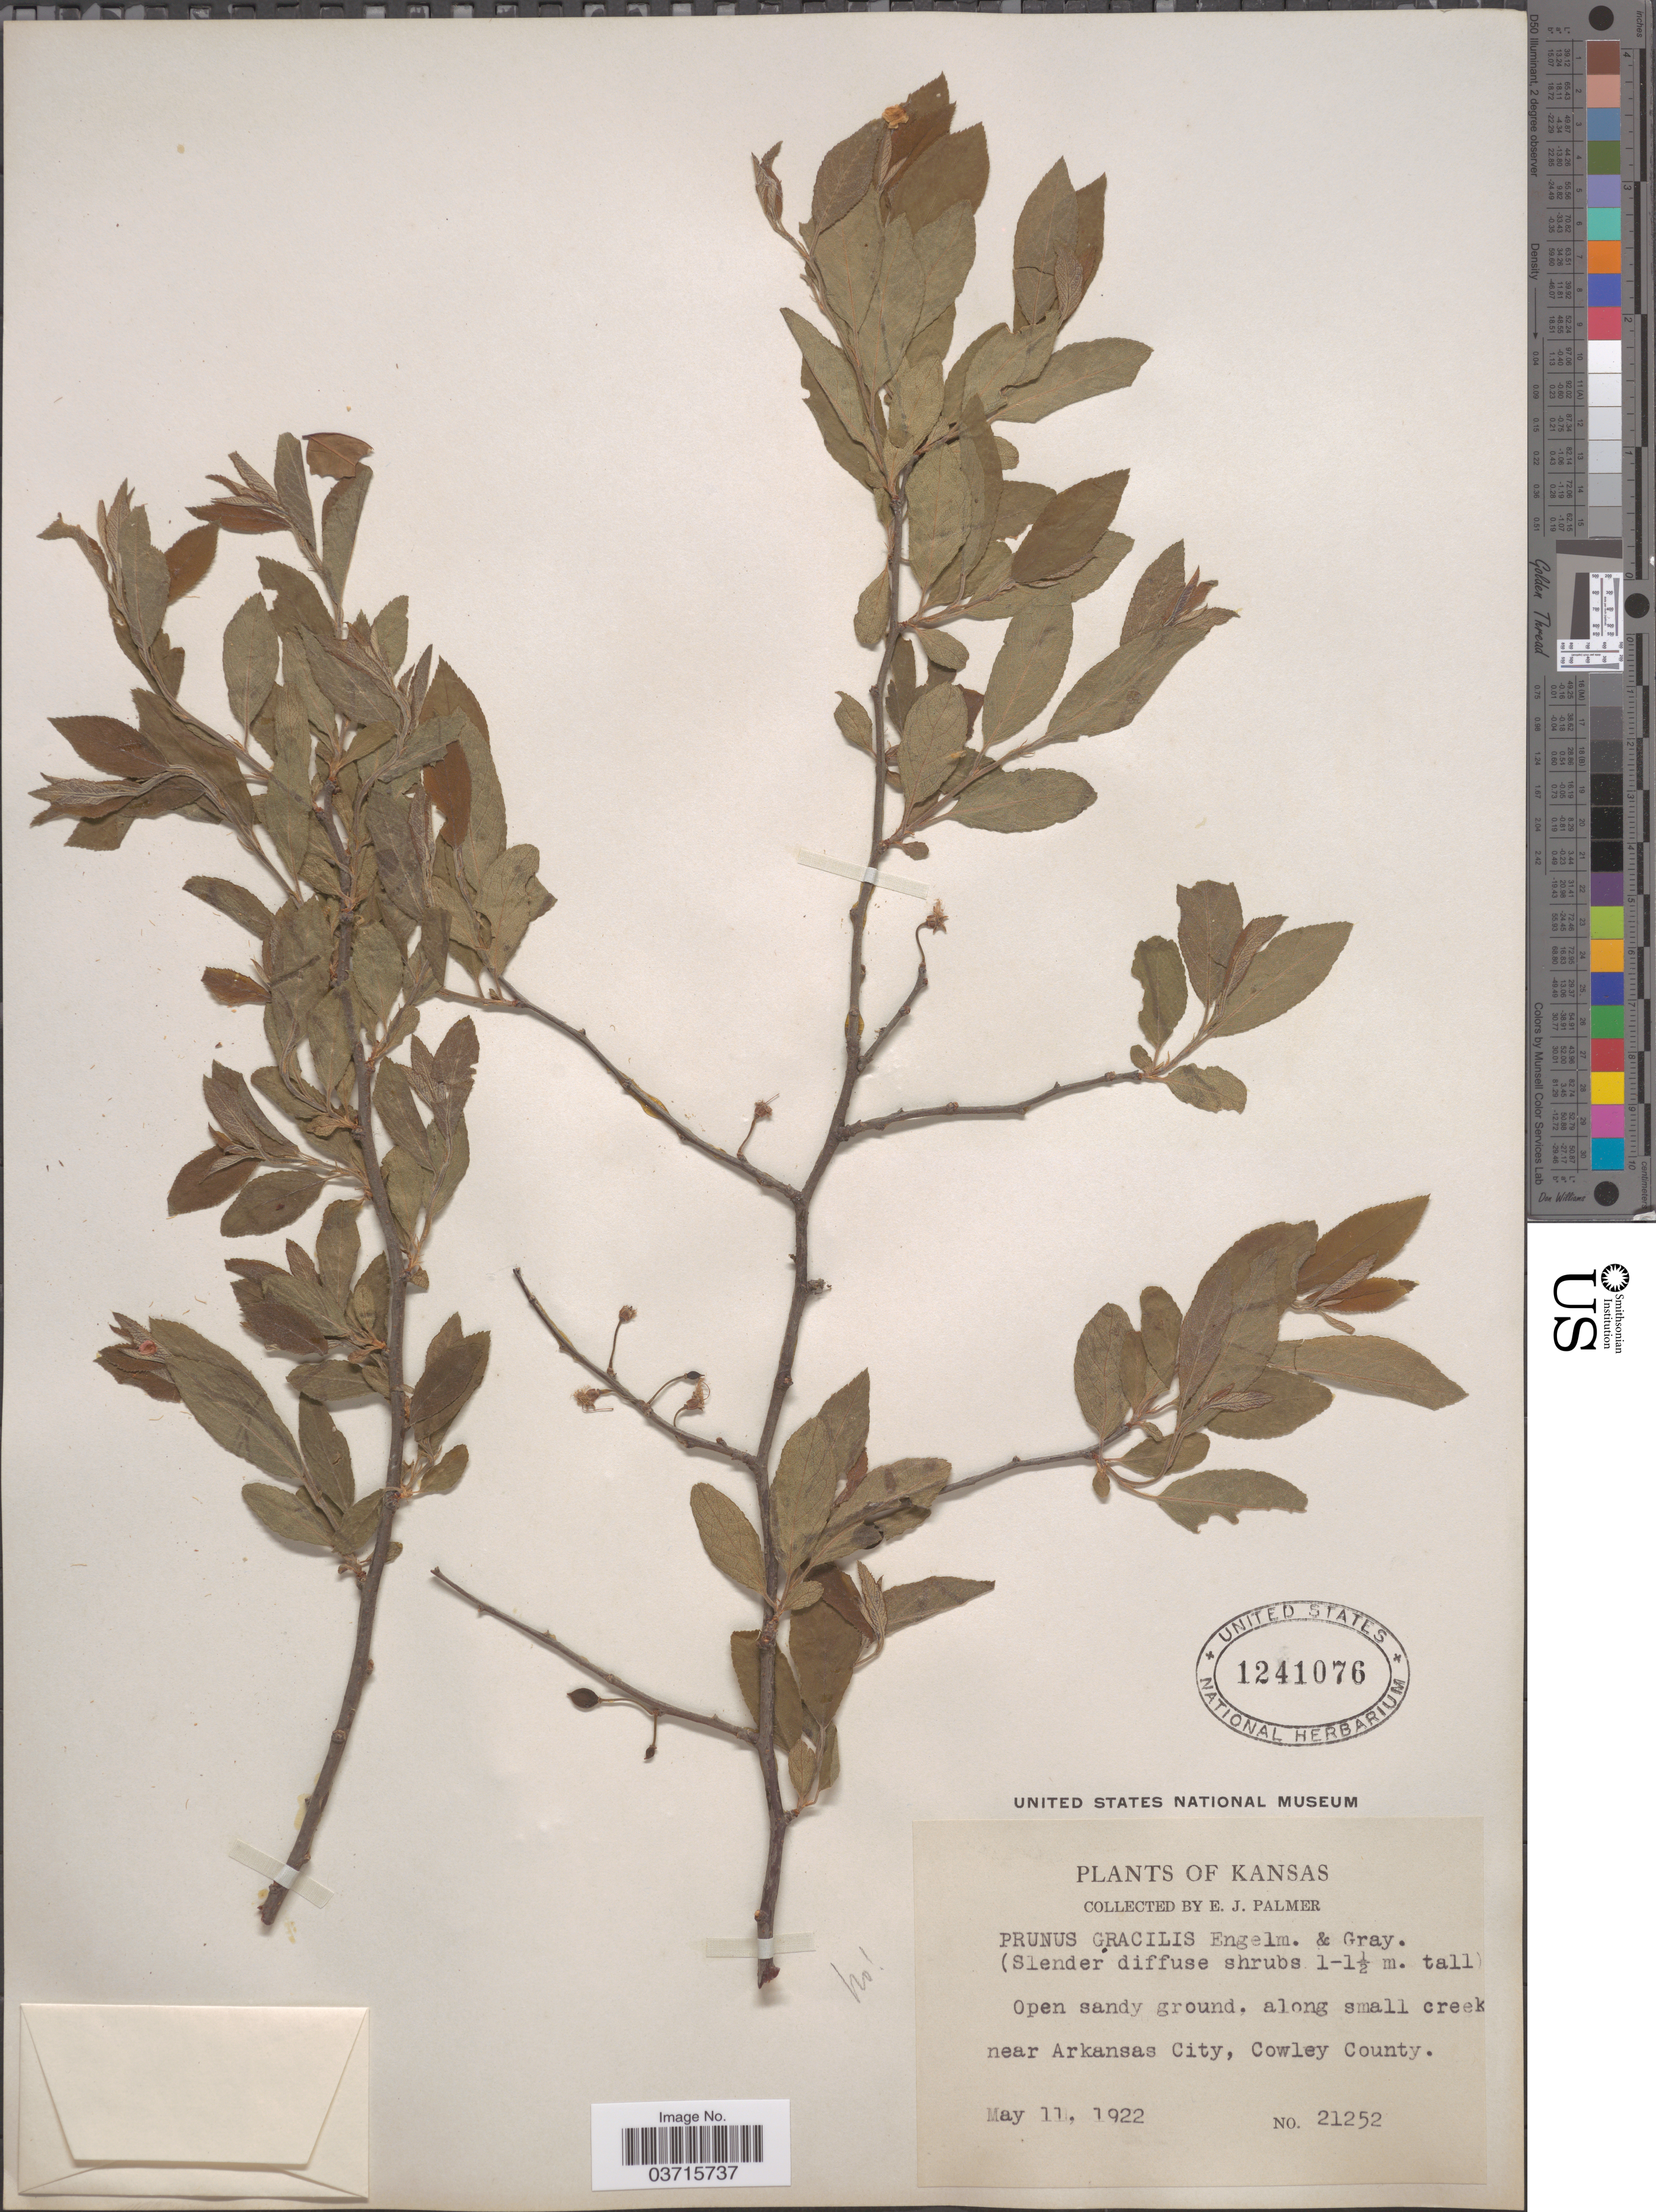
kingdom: Plantae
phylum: Tracheophyta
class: Magnoliopsida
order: Rosales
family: Rosaceae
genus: Prunus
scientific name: Prunus gracilis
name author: Engelm. & A. Gray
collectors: E. J. Palmer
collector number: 21252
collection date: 1922-05-11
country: United States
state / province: Kansas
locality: Open sandy ground, along small creek near Arkansas City, Cowley County.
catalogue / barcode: US 1241076